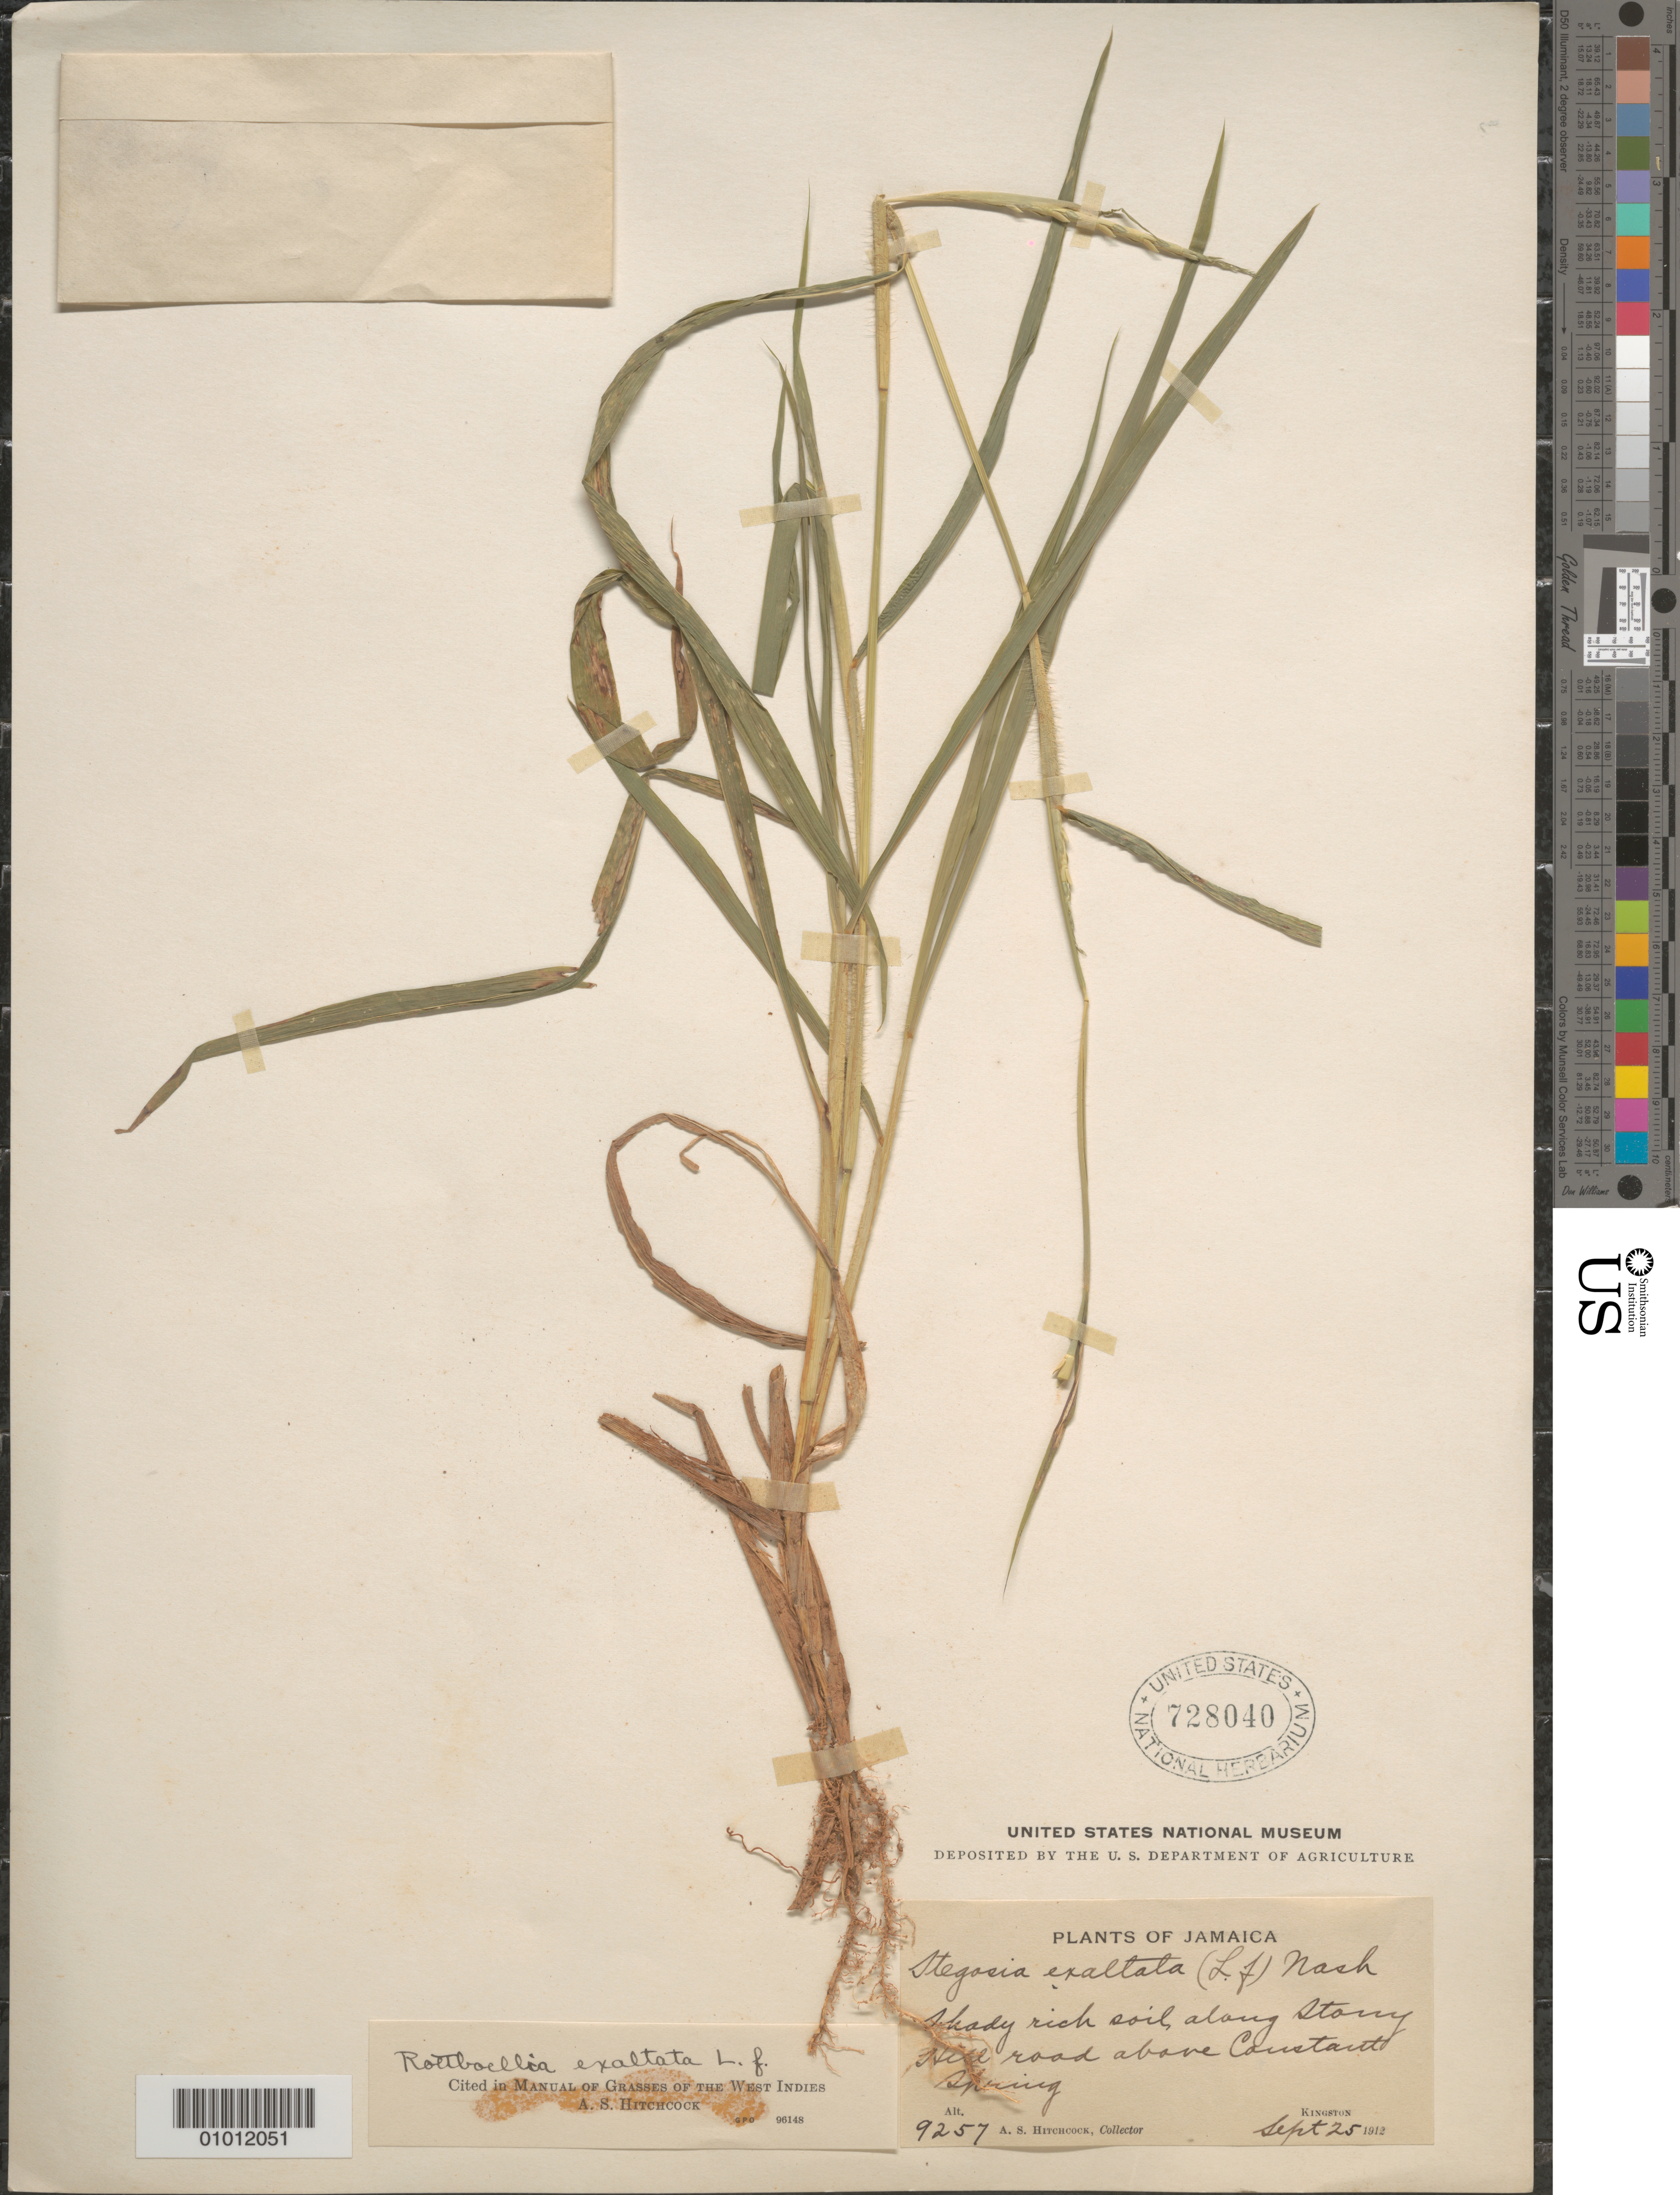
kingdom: Plantae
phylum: Tracheophyta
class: Liliopsida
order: Poales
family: Poaceae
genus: Rottboellia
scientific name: Rottboellia cochinchinensis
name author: (Lour.) Clayton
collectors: A. S. Hitchcock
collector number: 9257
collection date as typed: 25 Sep 1912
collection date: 1912-09-25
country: Jamaica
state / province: Kingston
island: Jamaica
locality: Shady rich soil along Storry Hill road above Constant Spring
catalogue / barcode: US 728040